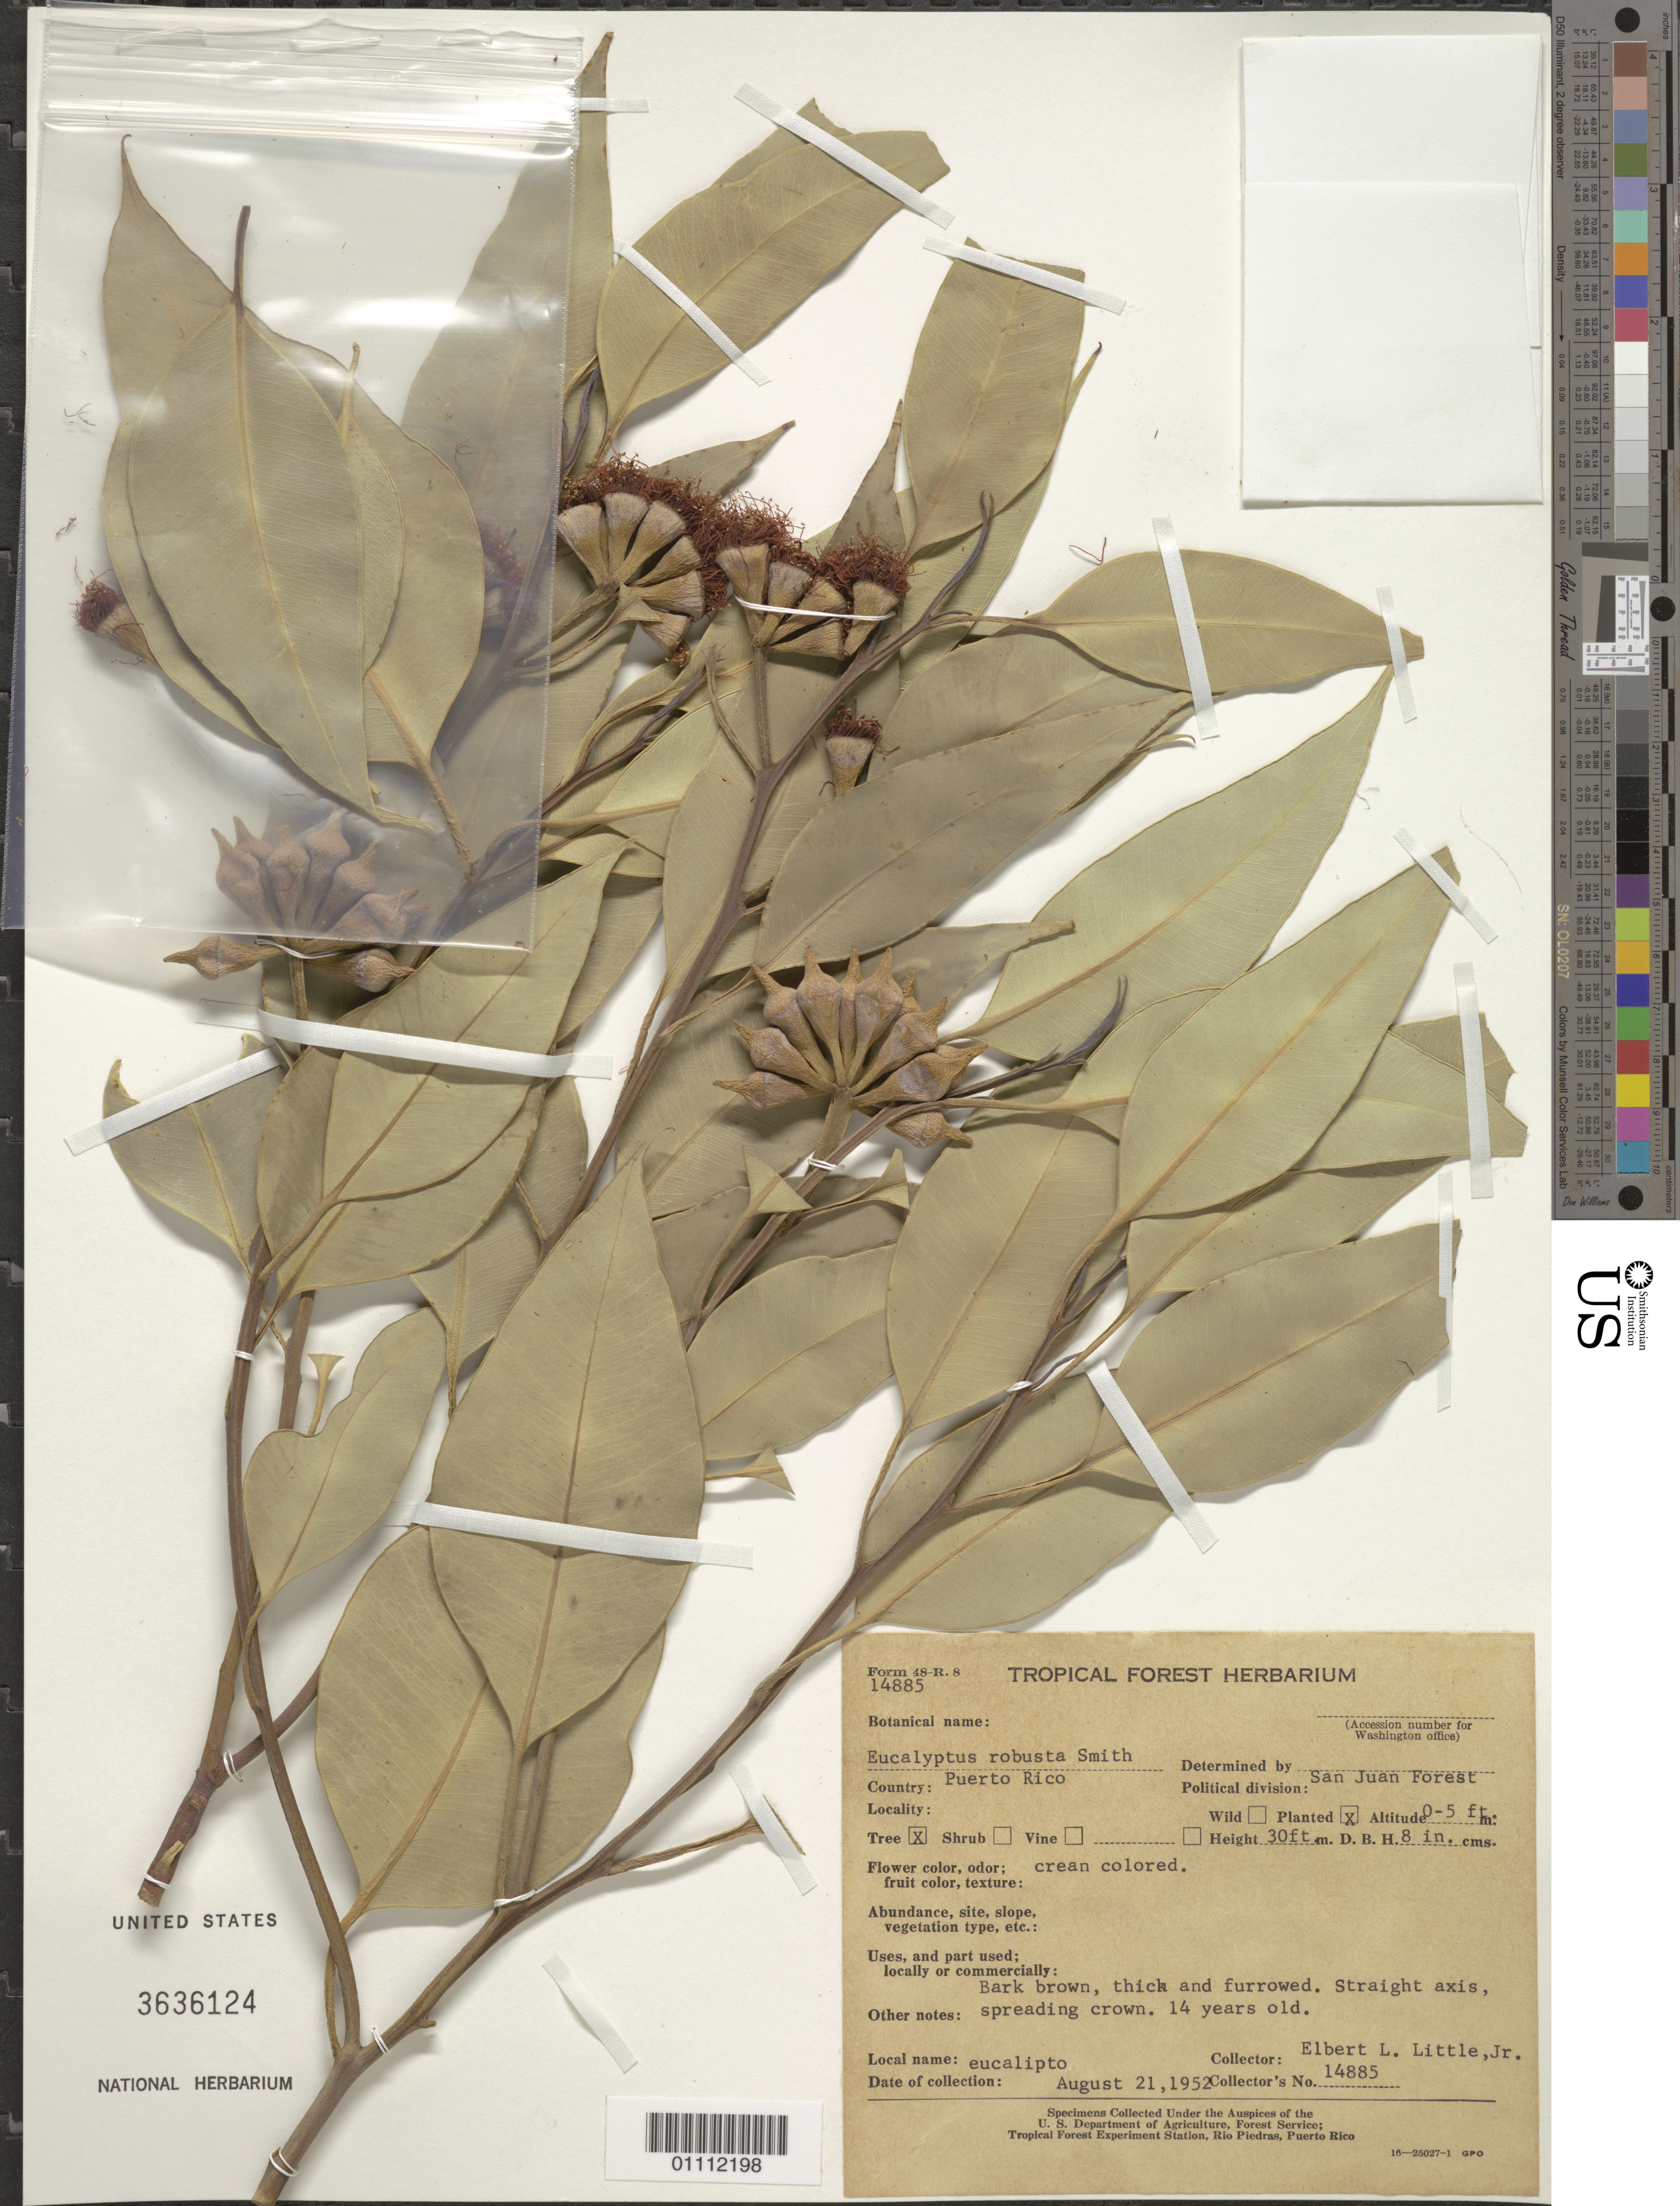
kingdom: Plantae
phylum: Tracheophyta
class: Magnoliopsida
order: Myrtales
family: Myrtaceae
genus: Eucalyptus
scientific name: Eucalyptus robusta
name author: Sm.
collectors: E. L. Little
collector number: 14885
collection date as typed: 21 Aug 1952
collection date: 1952-08-21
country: Puerto Rico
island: Puerto Rico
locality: San Juan Forest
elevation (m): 0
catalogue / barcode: US 3636124